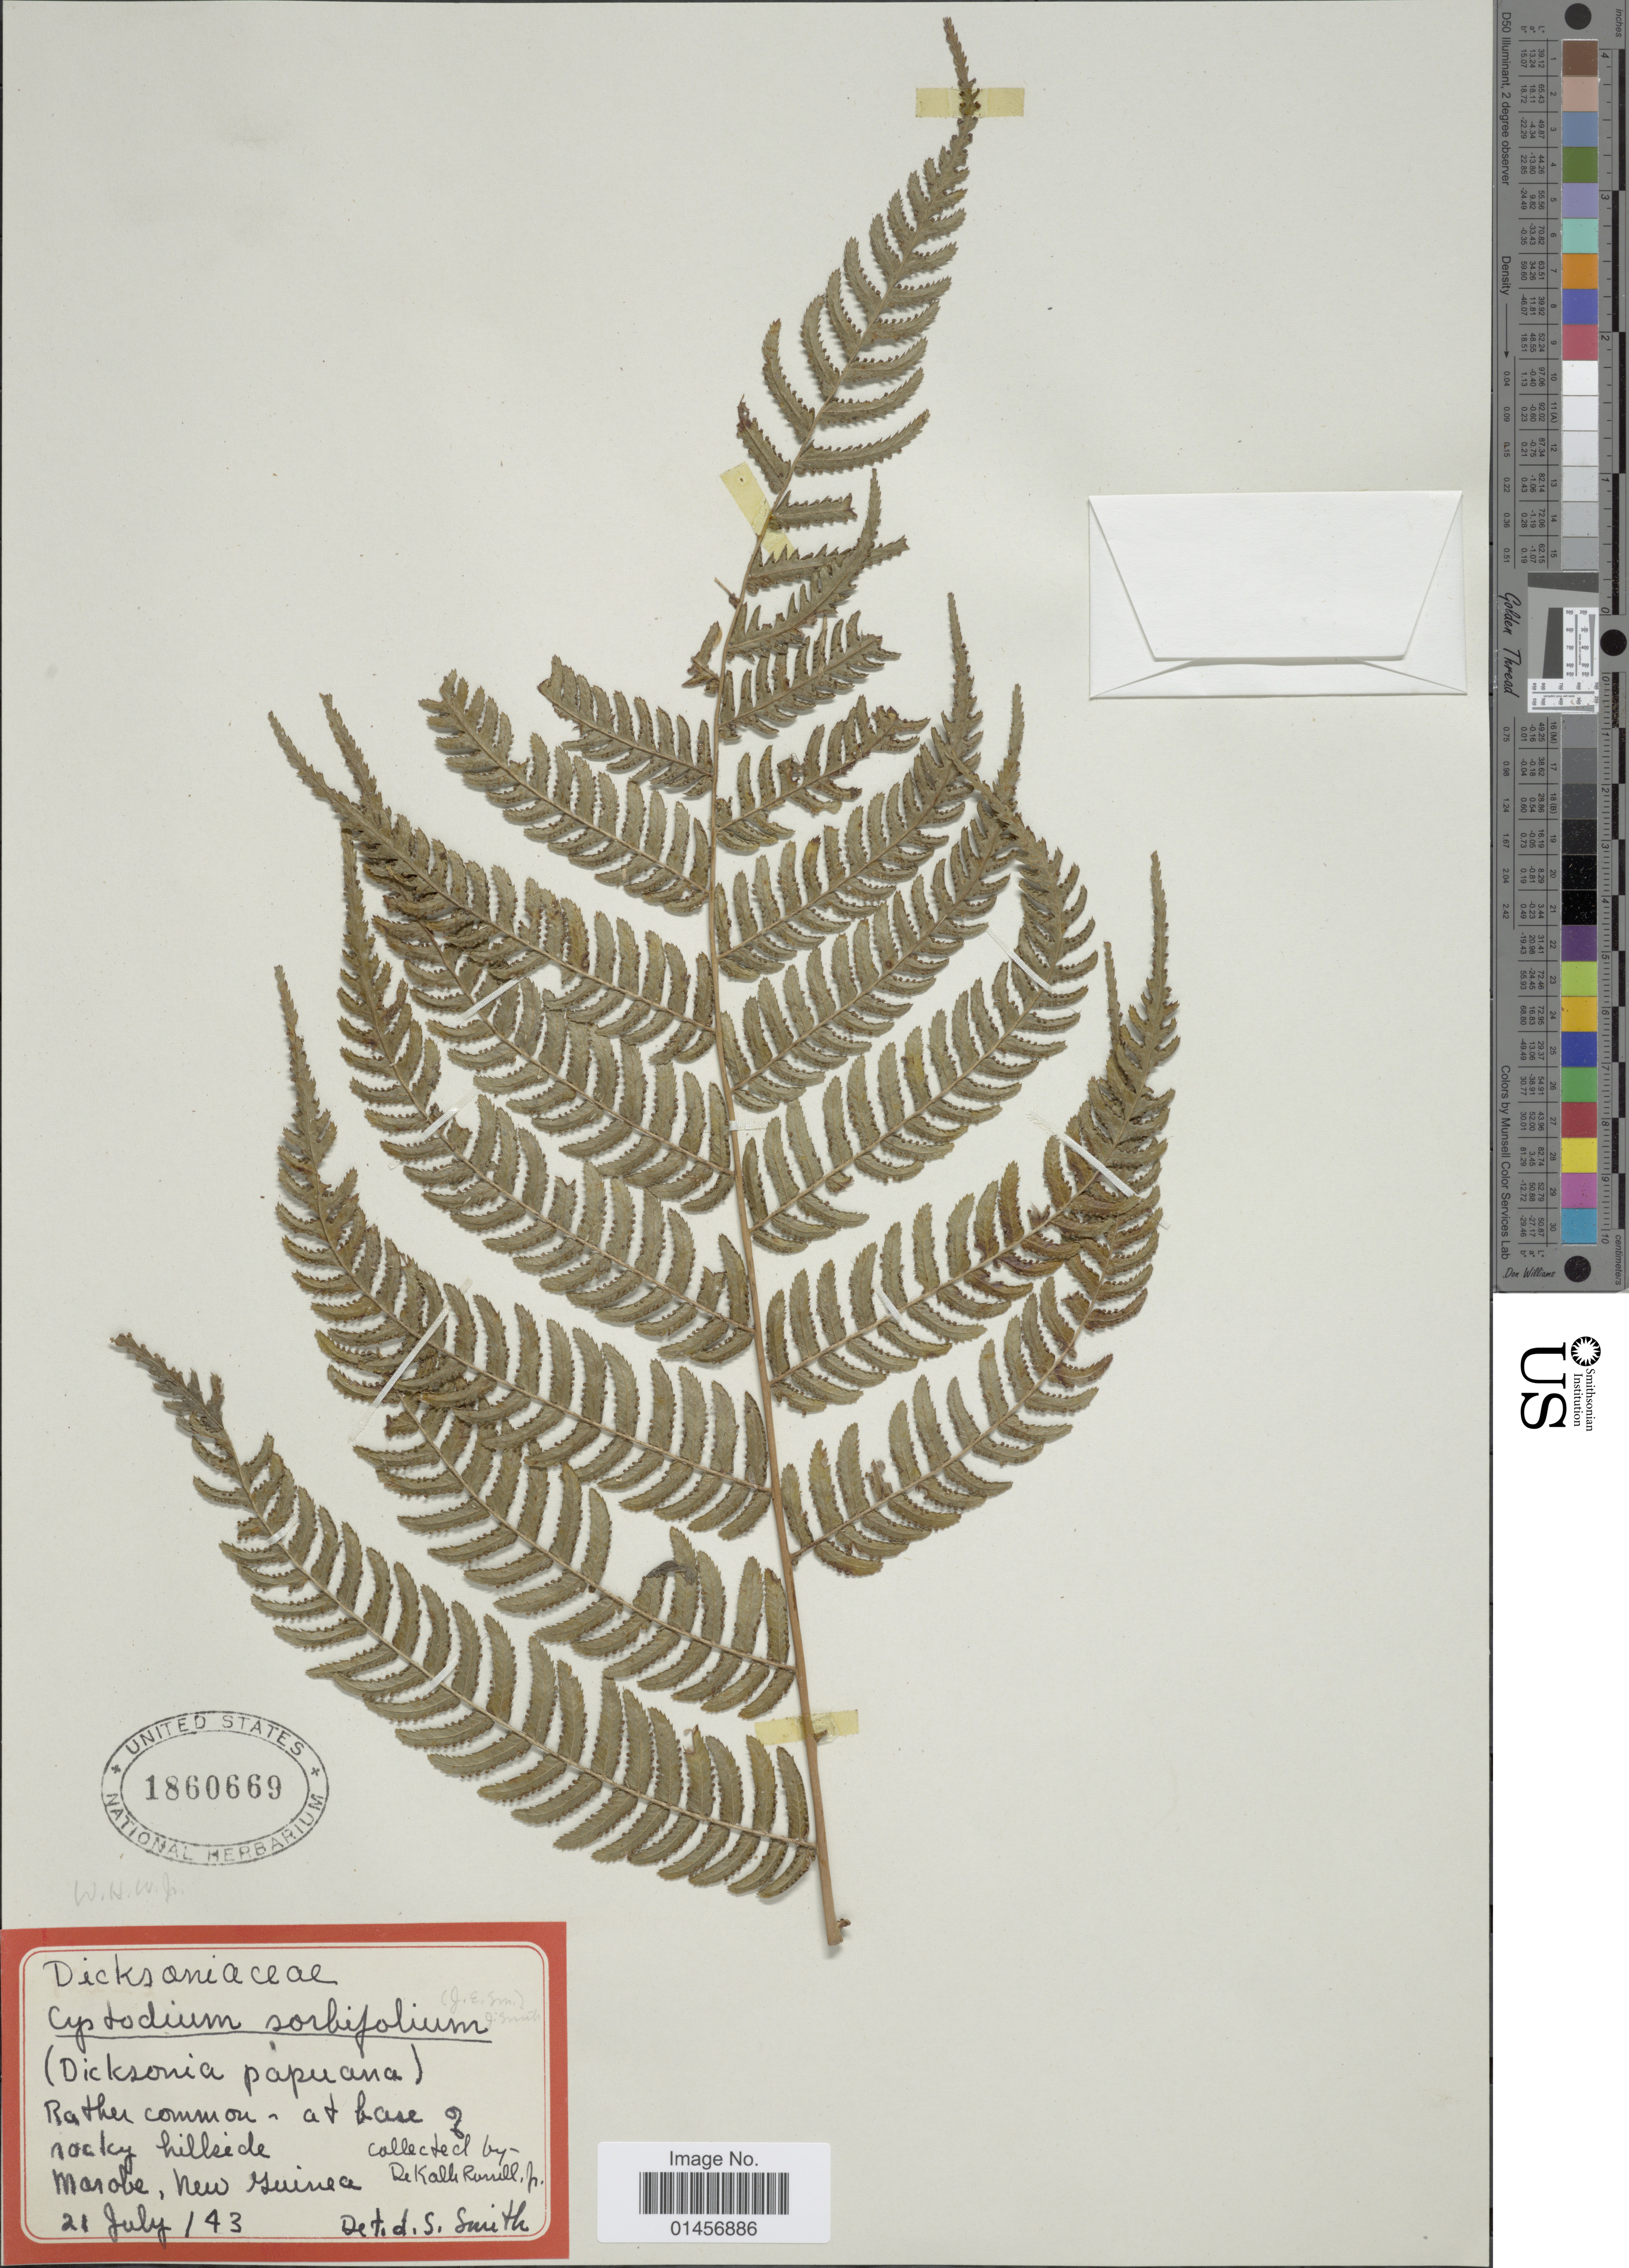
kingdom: Plantae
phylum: Tracheophyta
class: Polypodiopsida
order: Polypodiales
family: Cystodiaceae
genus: Cystodium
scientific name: Cystodium sorbifolium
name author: (J. Sm.) J. Sm.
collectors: D. K. Russell Jr.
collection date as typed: Transcribed d/m/y: 21/7/43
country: Papua New Guinea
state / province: Morobe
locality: At base of rocky hillside.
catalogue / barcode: US 1860669